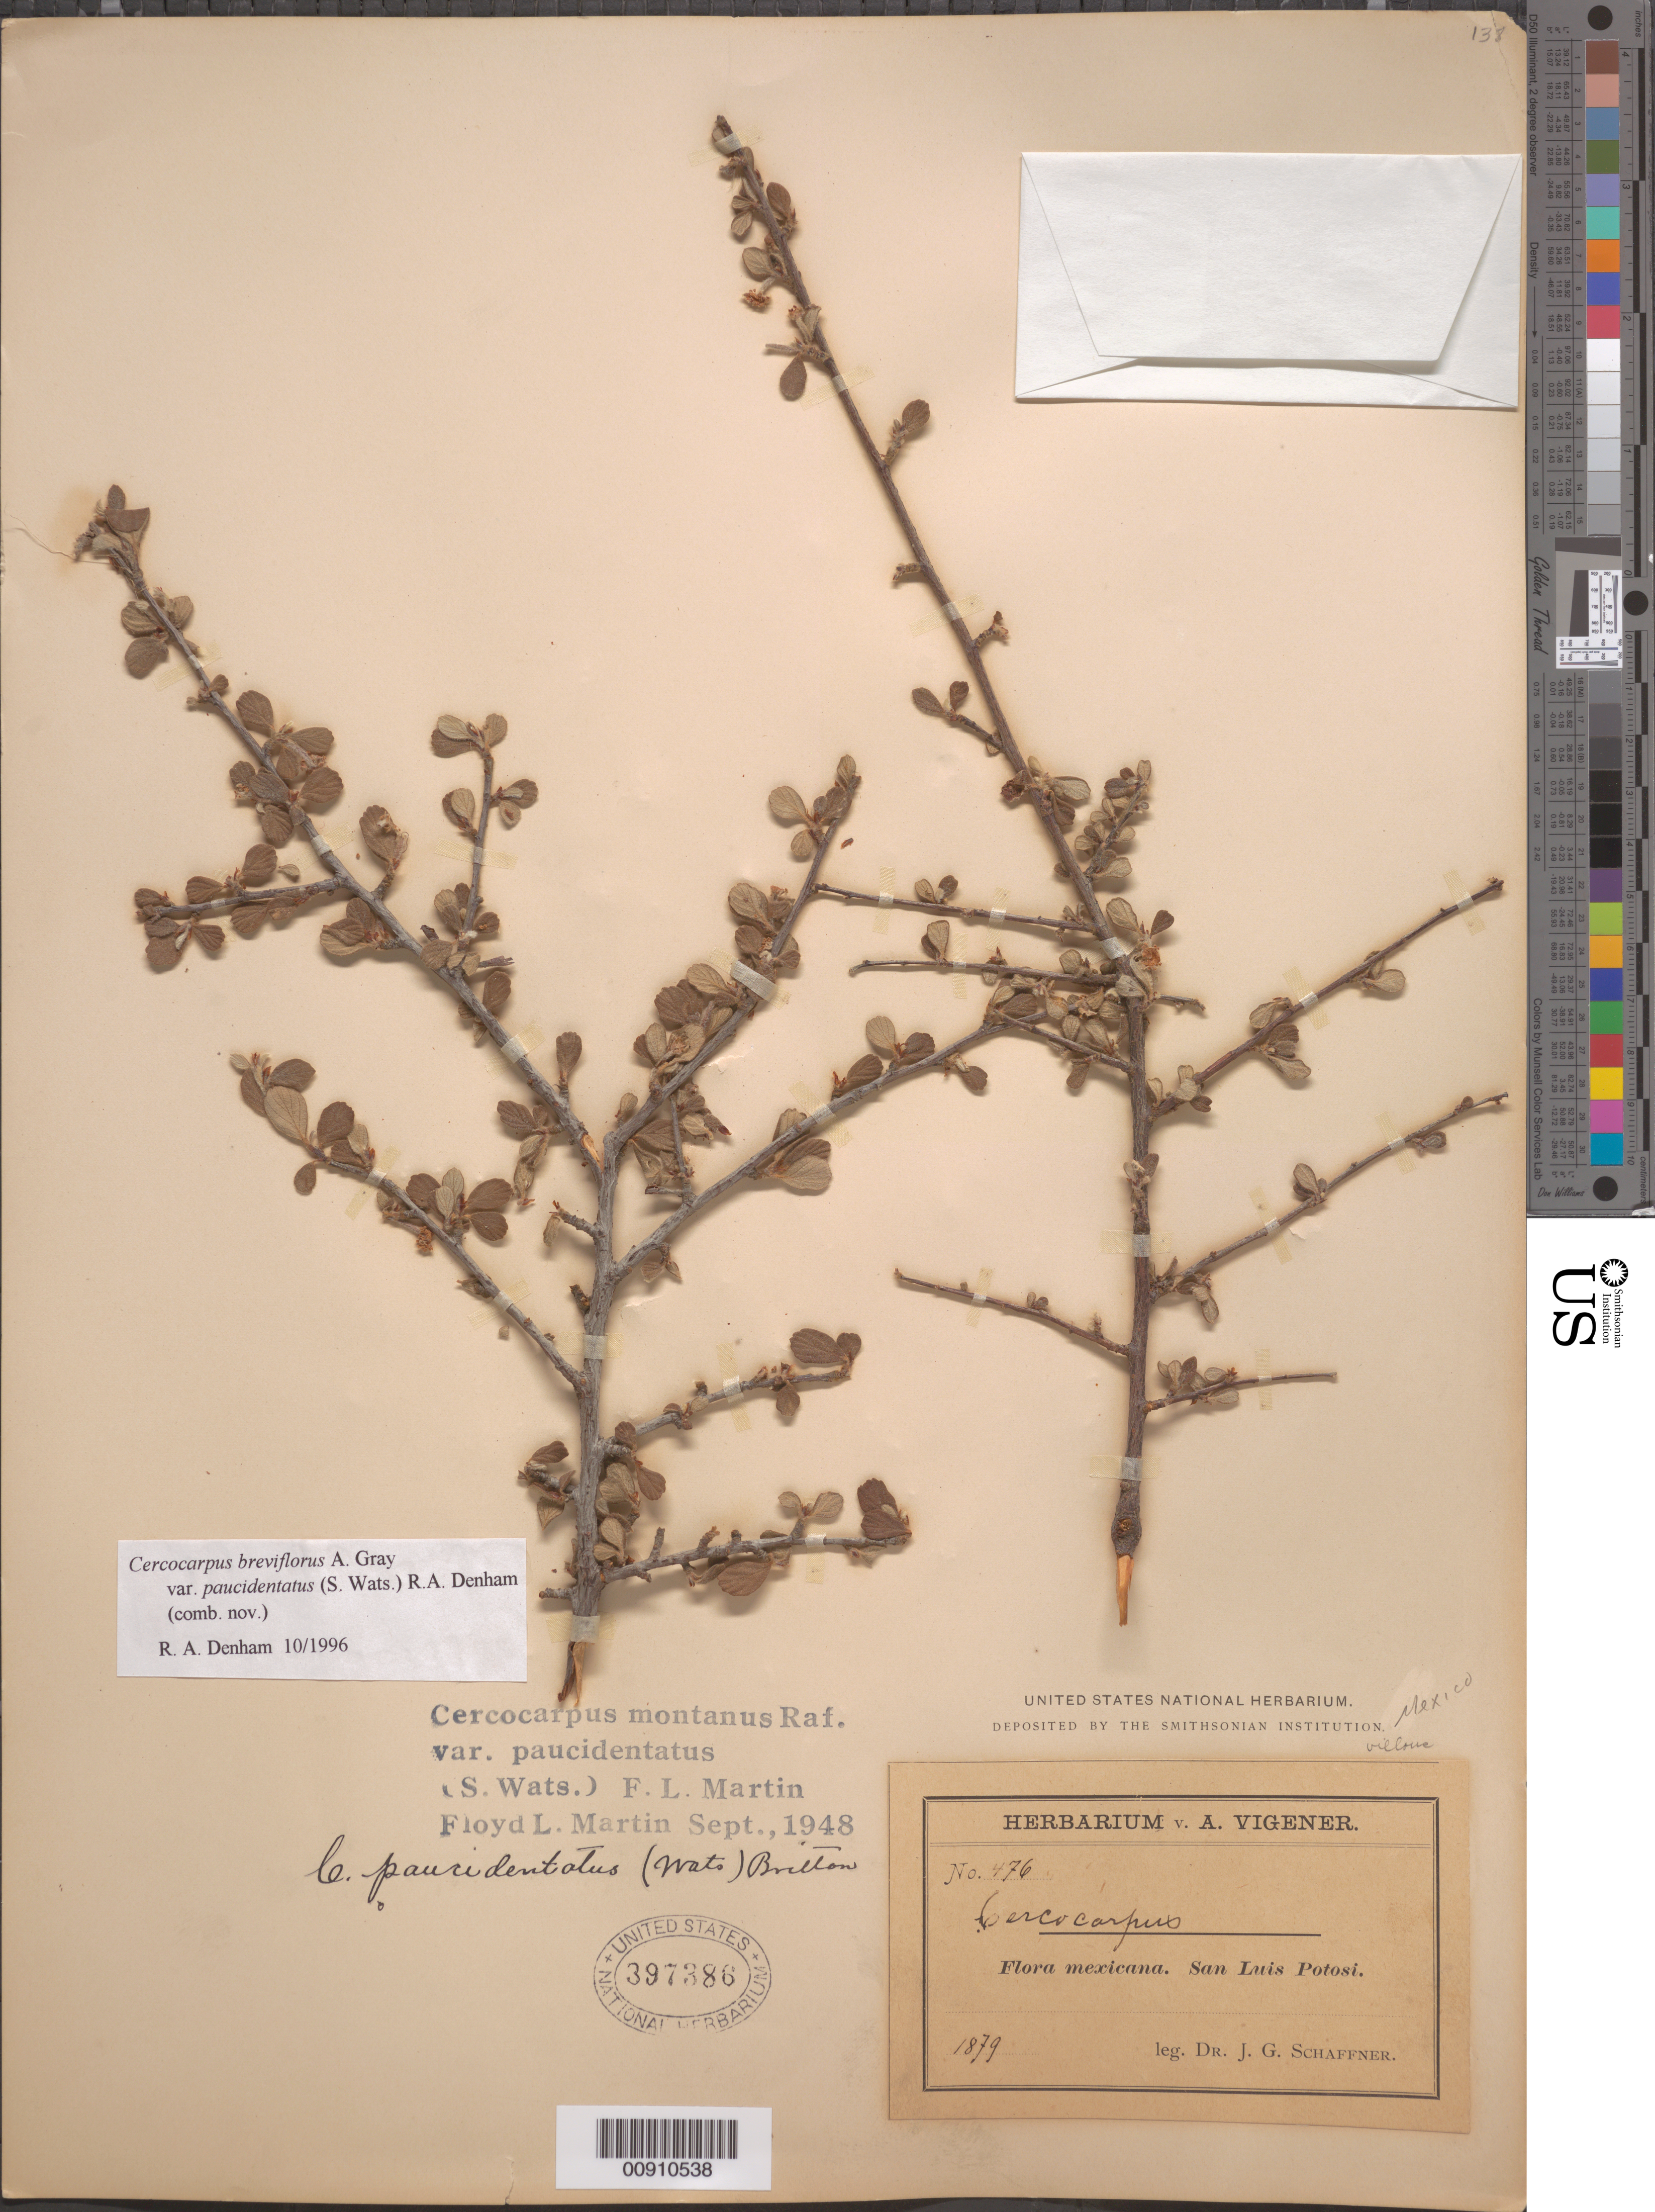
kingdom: Plantae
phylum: Tracheophyta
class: Magnoliopsida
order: Rosales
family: Rosaceae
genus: Cercocarpus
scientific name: Cercocarpus breviflorus var. paucidentatus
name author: (S. Watson) R.A. Denham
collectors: J. G. Schaffner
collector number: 476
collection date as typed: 1879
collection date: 1879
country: Mexico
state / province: San Luis Potosí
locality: San Luis Potosí.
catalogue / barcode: US 397386